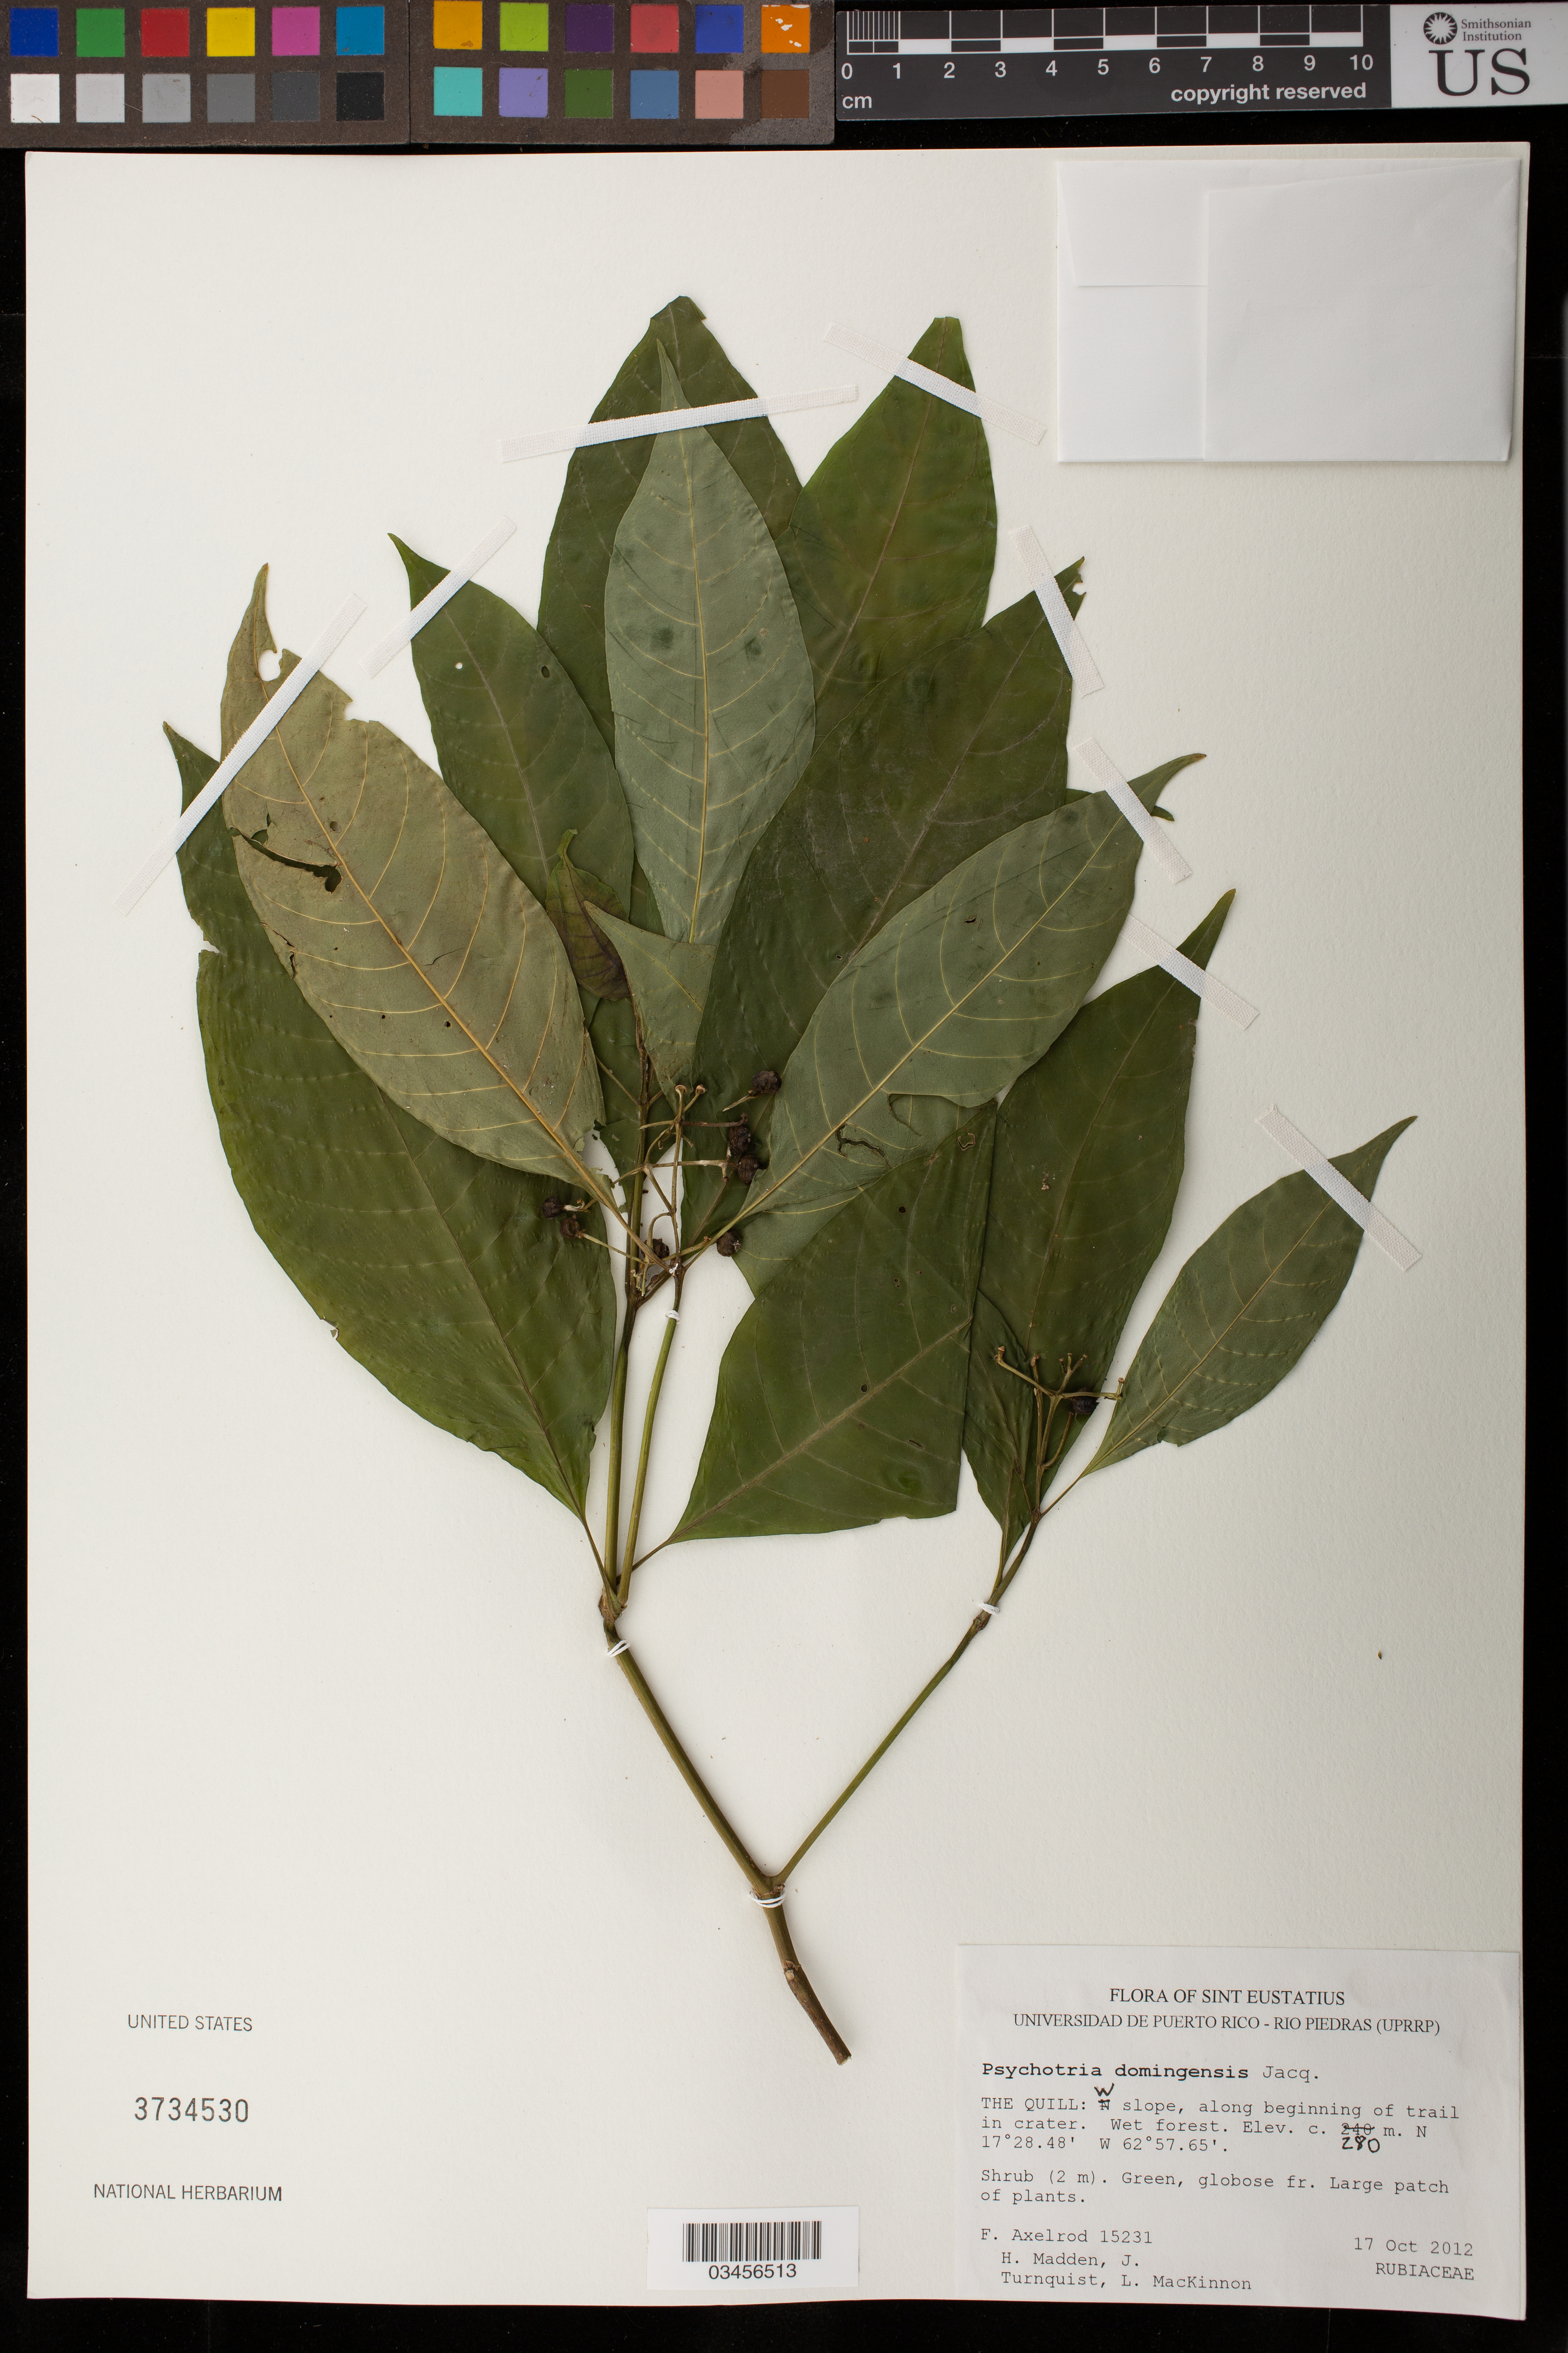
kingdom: Plantae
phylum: Tracheophyta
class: Magnoliopsida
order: Gentianales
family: Apocynaceae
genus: Oxypetalum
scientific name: Oxypetalum sp.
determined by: Goyder, D. J.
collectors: O. Buchtien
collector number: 12425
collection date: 1917-12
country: Bolivia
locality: Milluguaya in Nord-Yungas.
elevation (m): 1800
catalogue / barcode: US 1134800